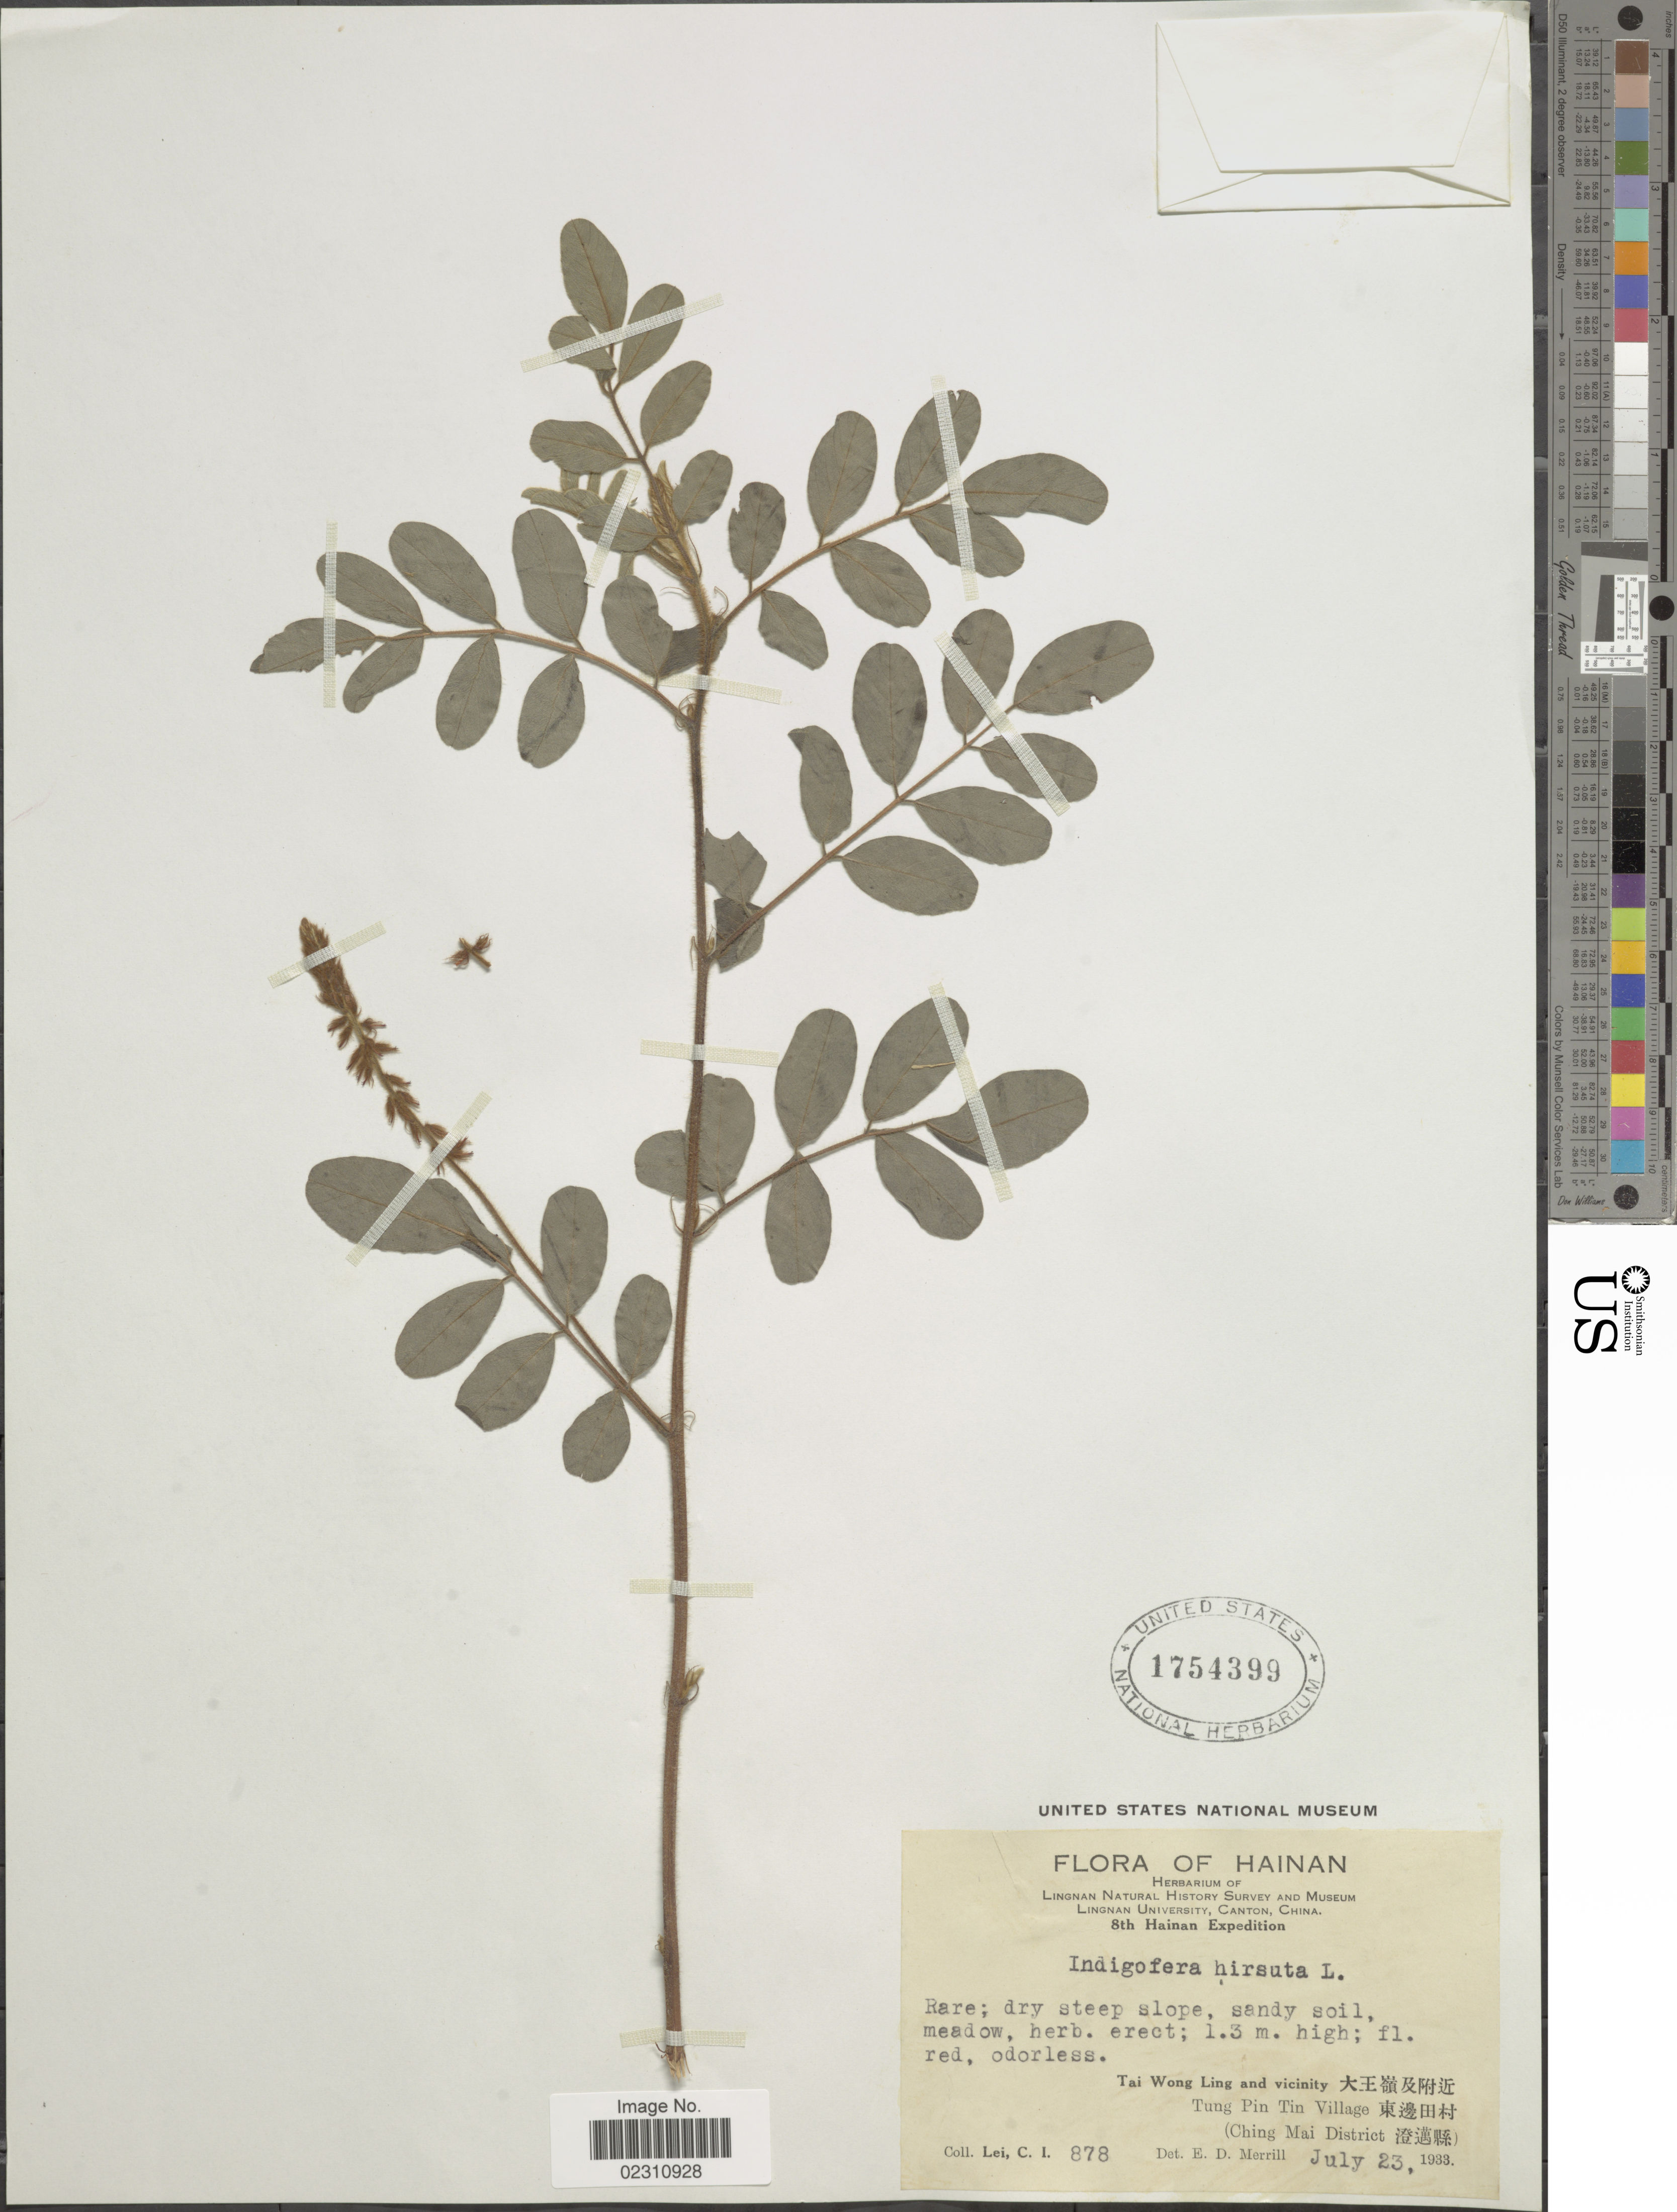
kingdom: Plantae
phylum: Tracheophyta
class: Magnoliopsida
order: Fabales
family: Fabaceae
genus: Indigofera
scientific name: Indigofera hirsuta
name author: L.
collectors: C. I. Lei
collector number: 878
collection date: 1933-07-23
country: China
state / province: Hainan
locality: Hainan,Tai Wong Ling and vicinity, Tung Pin Tin Village (Ching Mai District).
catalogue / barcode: US 1754399